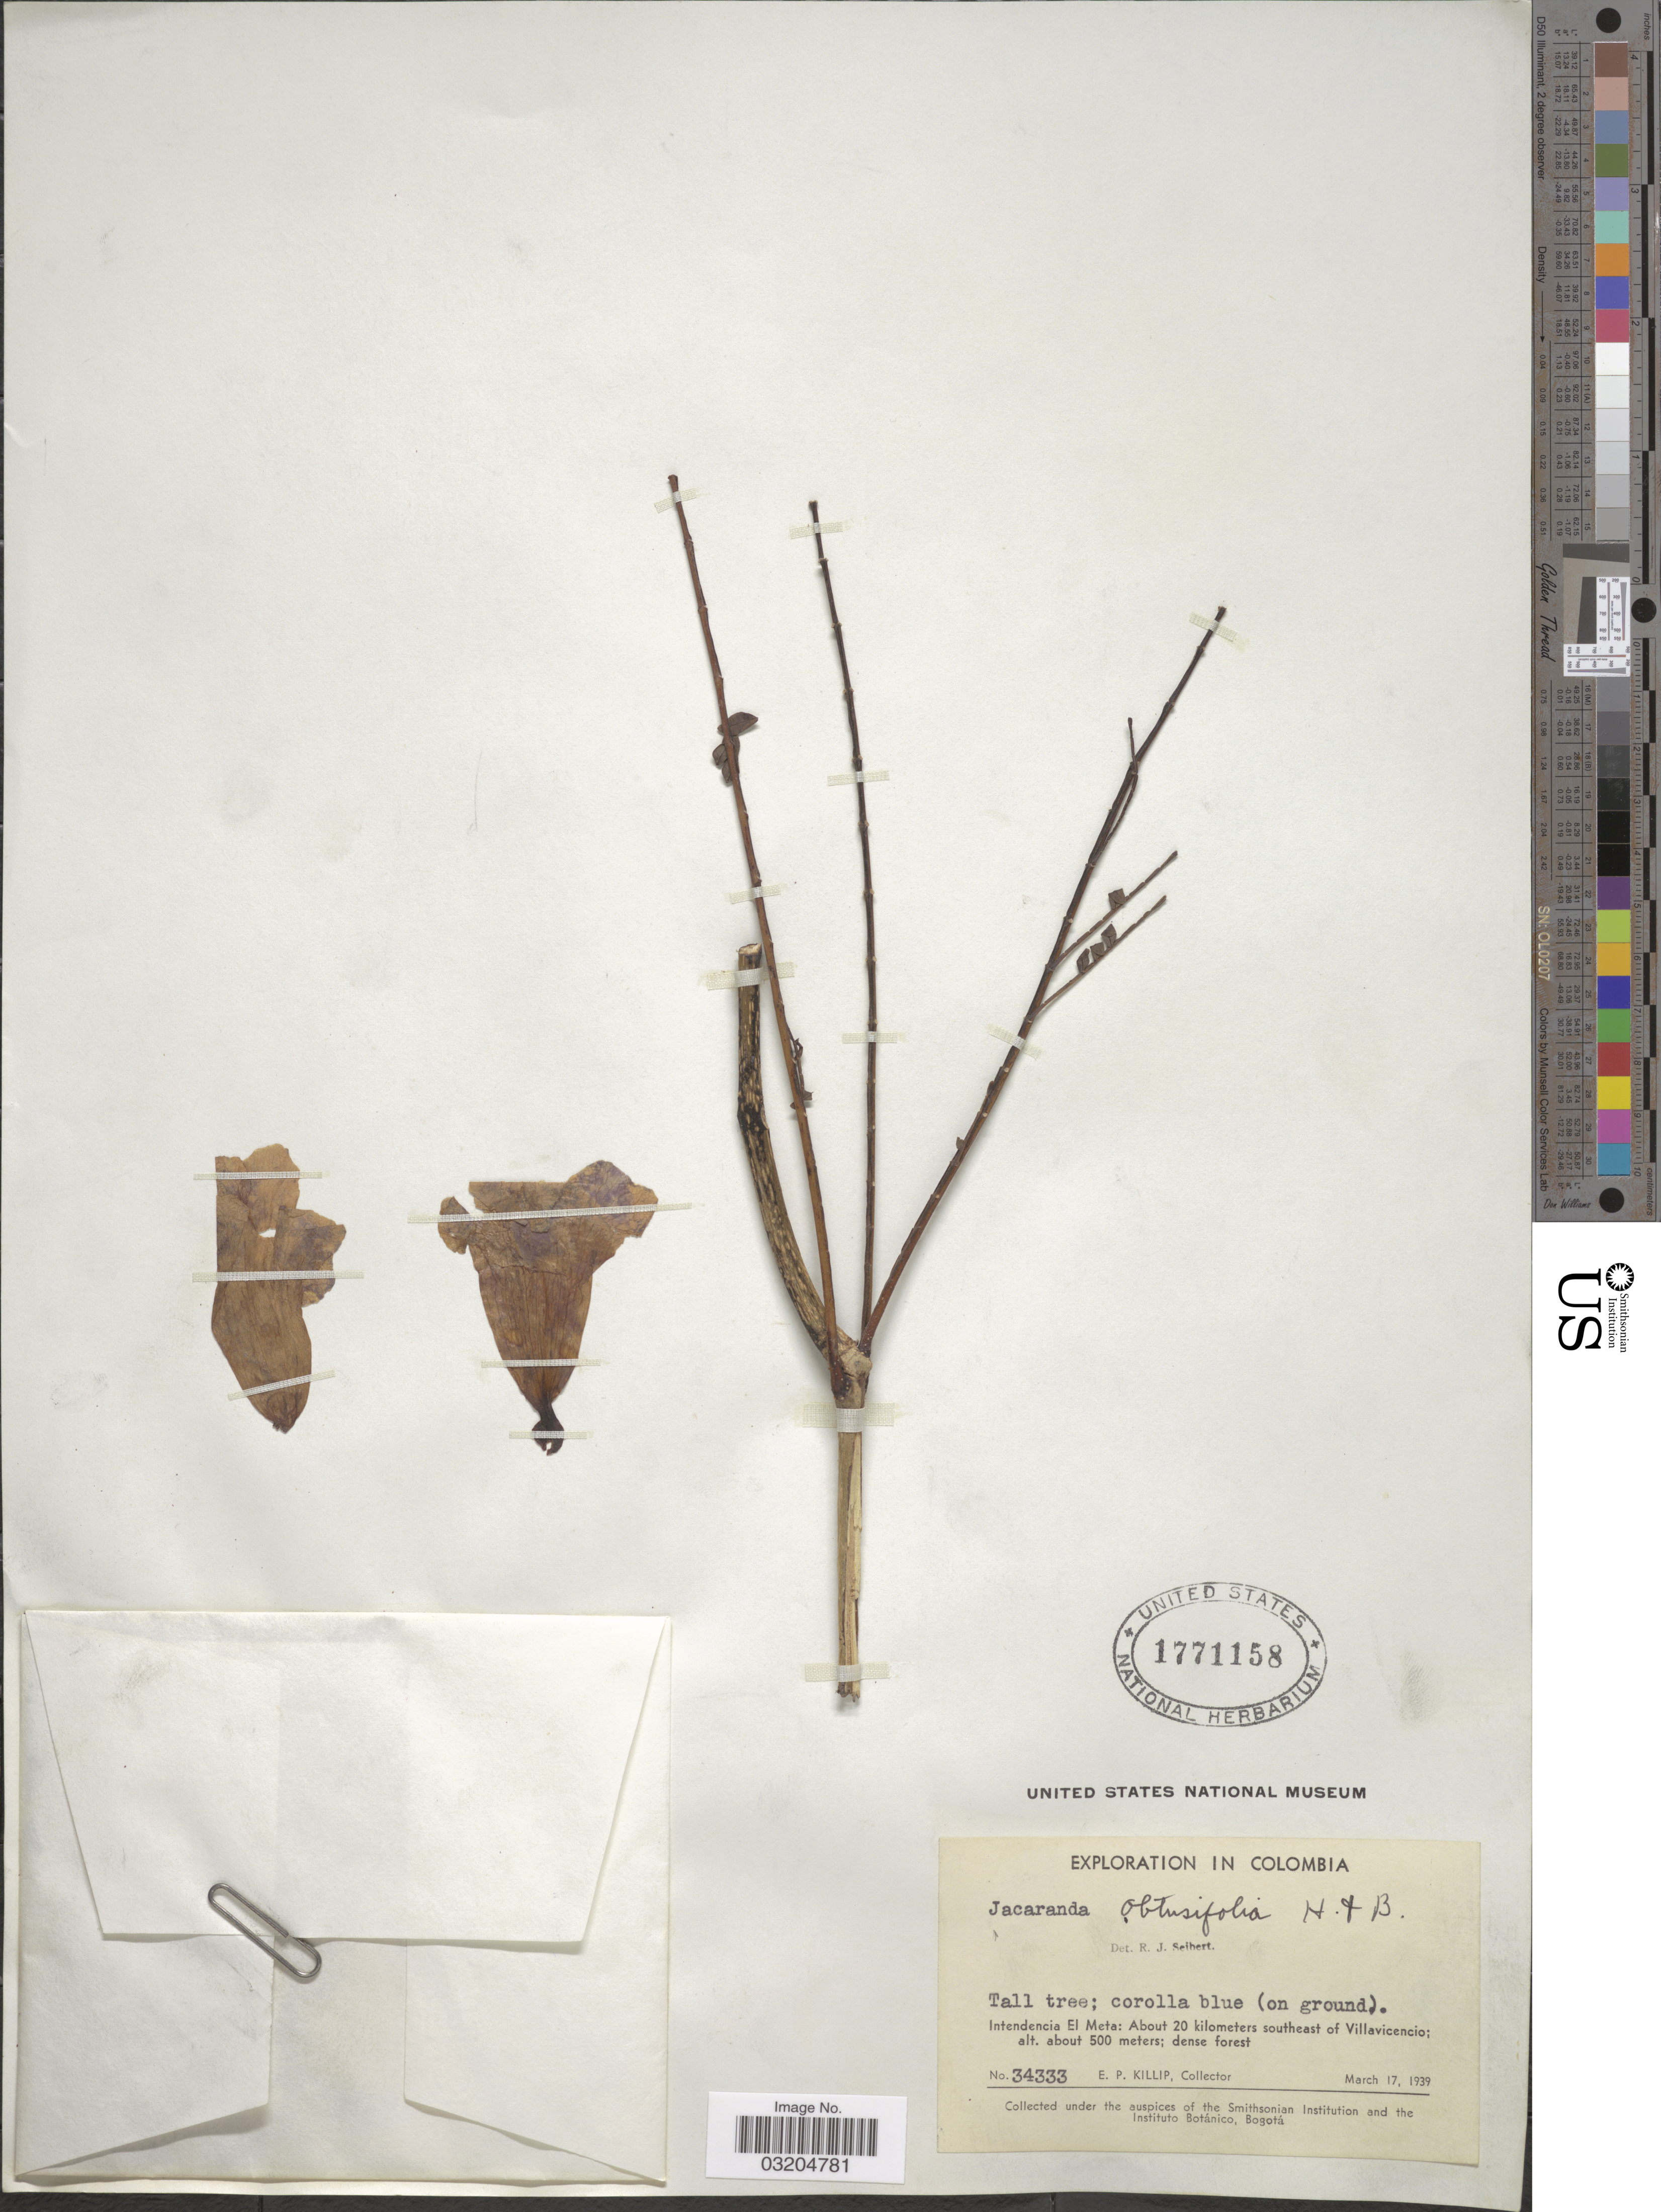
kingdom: Plantae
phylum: Tracheophyta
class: Magnoliopsida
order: Lamiales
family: Bignoniaceae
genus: Jacaranda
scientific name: Jacaranda obtusifolia subsp. obtusifolia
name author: Bonpl.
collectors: E. P. Killip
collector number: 34333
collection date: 1939-03-17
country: Colombia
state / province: Meta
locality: Intendencia El Meta: About 20 kilometers southeast of Villavicencio.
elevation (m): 500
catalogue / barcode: US 1771158